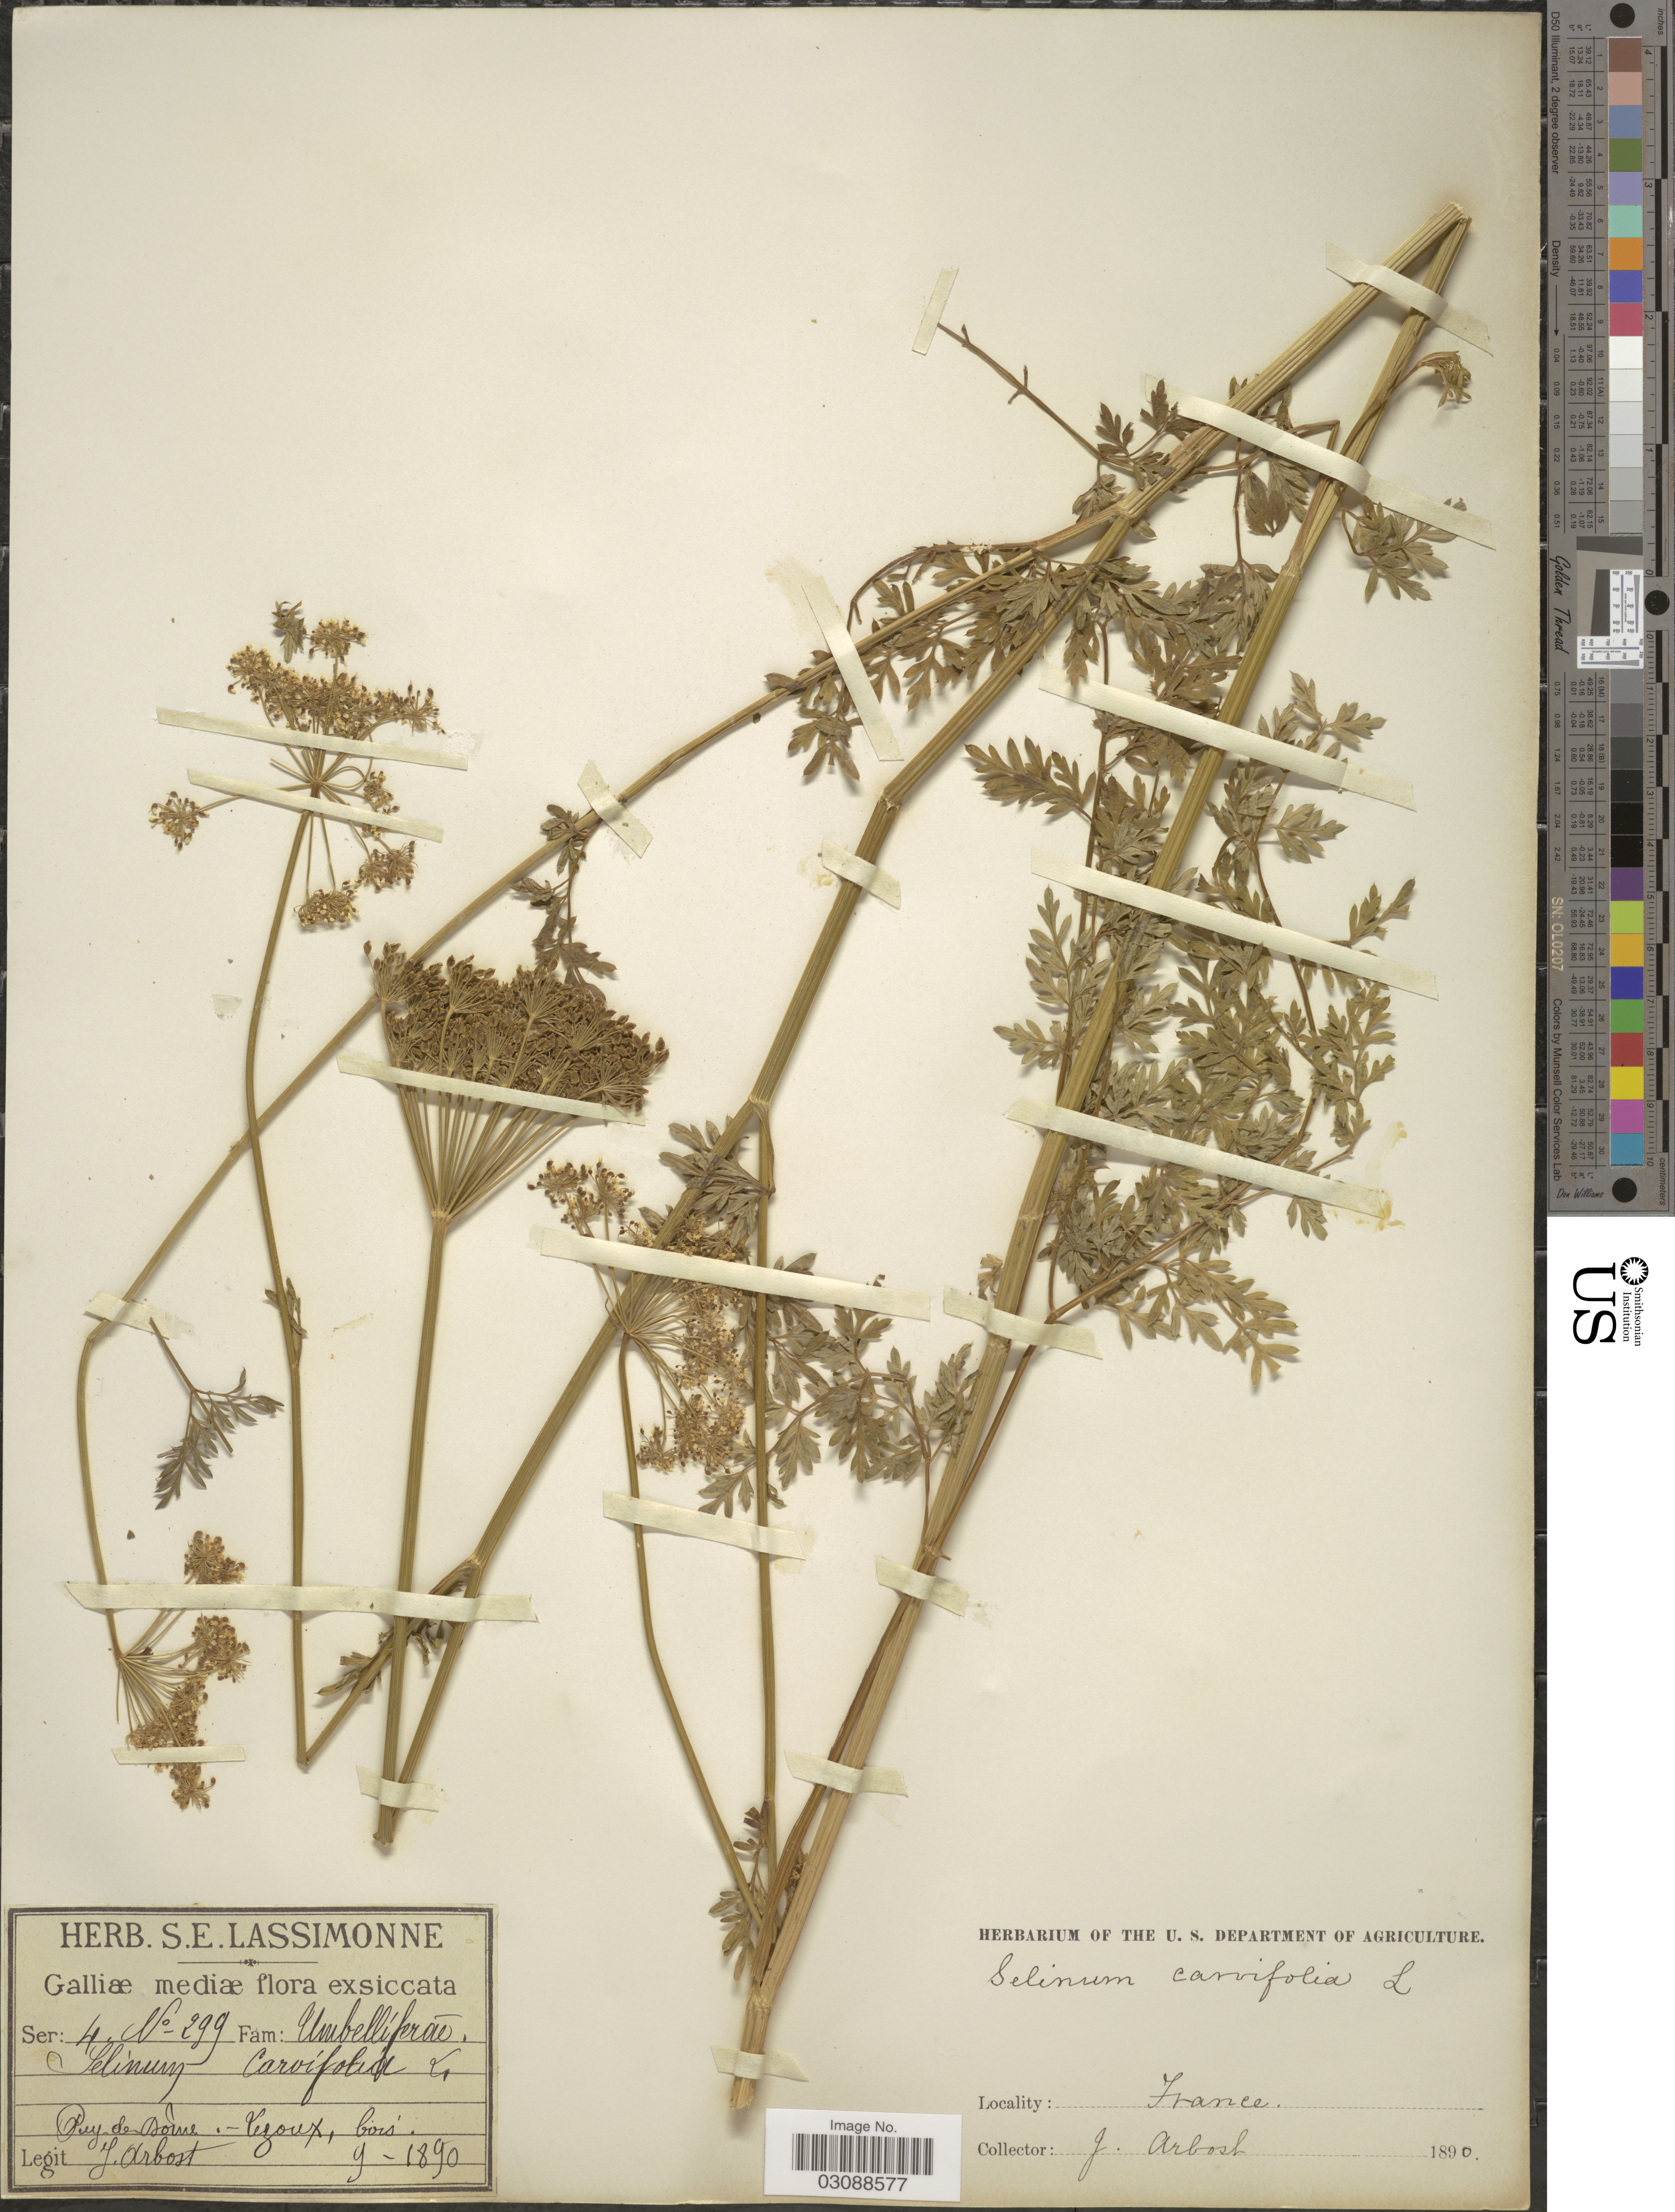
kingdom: Plantae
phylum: Tracheophyta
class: Magnoliopsida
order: Apiales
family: Apiaceae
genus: Selinum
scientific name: Selinum carvifolia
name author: (L.) L.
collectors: J. Arbost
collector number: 299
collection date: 1890-09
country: France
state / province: Auvergne-Rhône-Alpes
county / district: Puy-de-Dôme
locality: Puy-de-Dôme. Lezoux, bois.